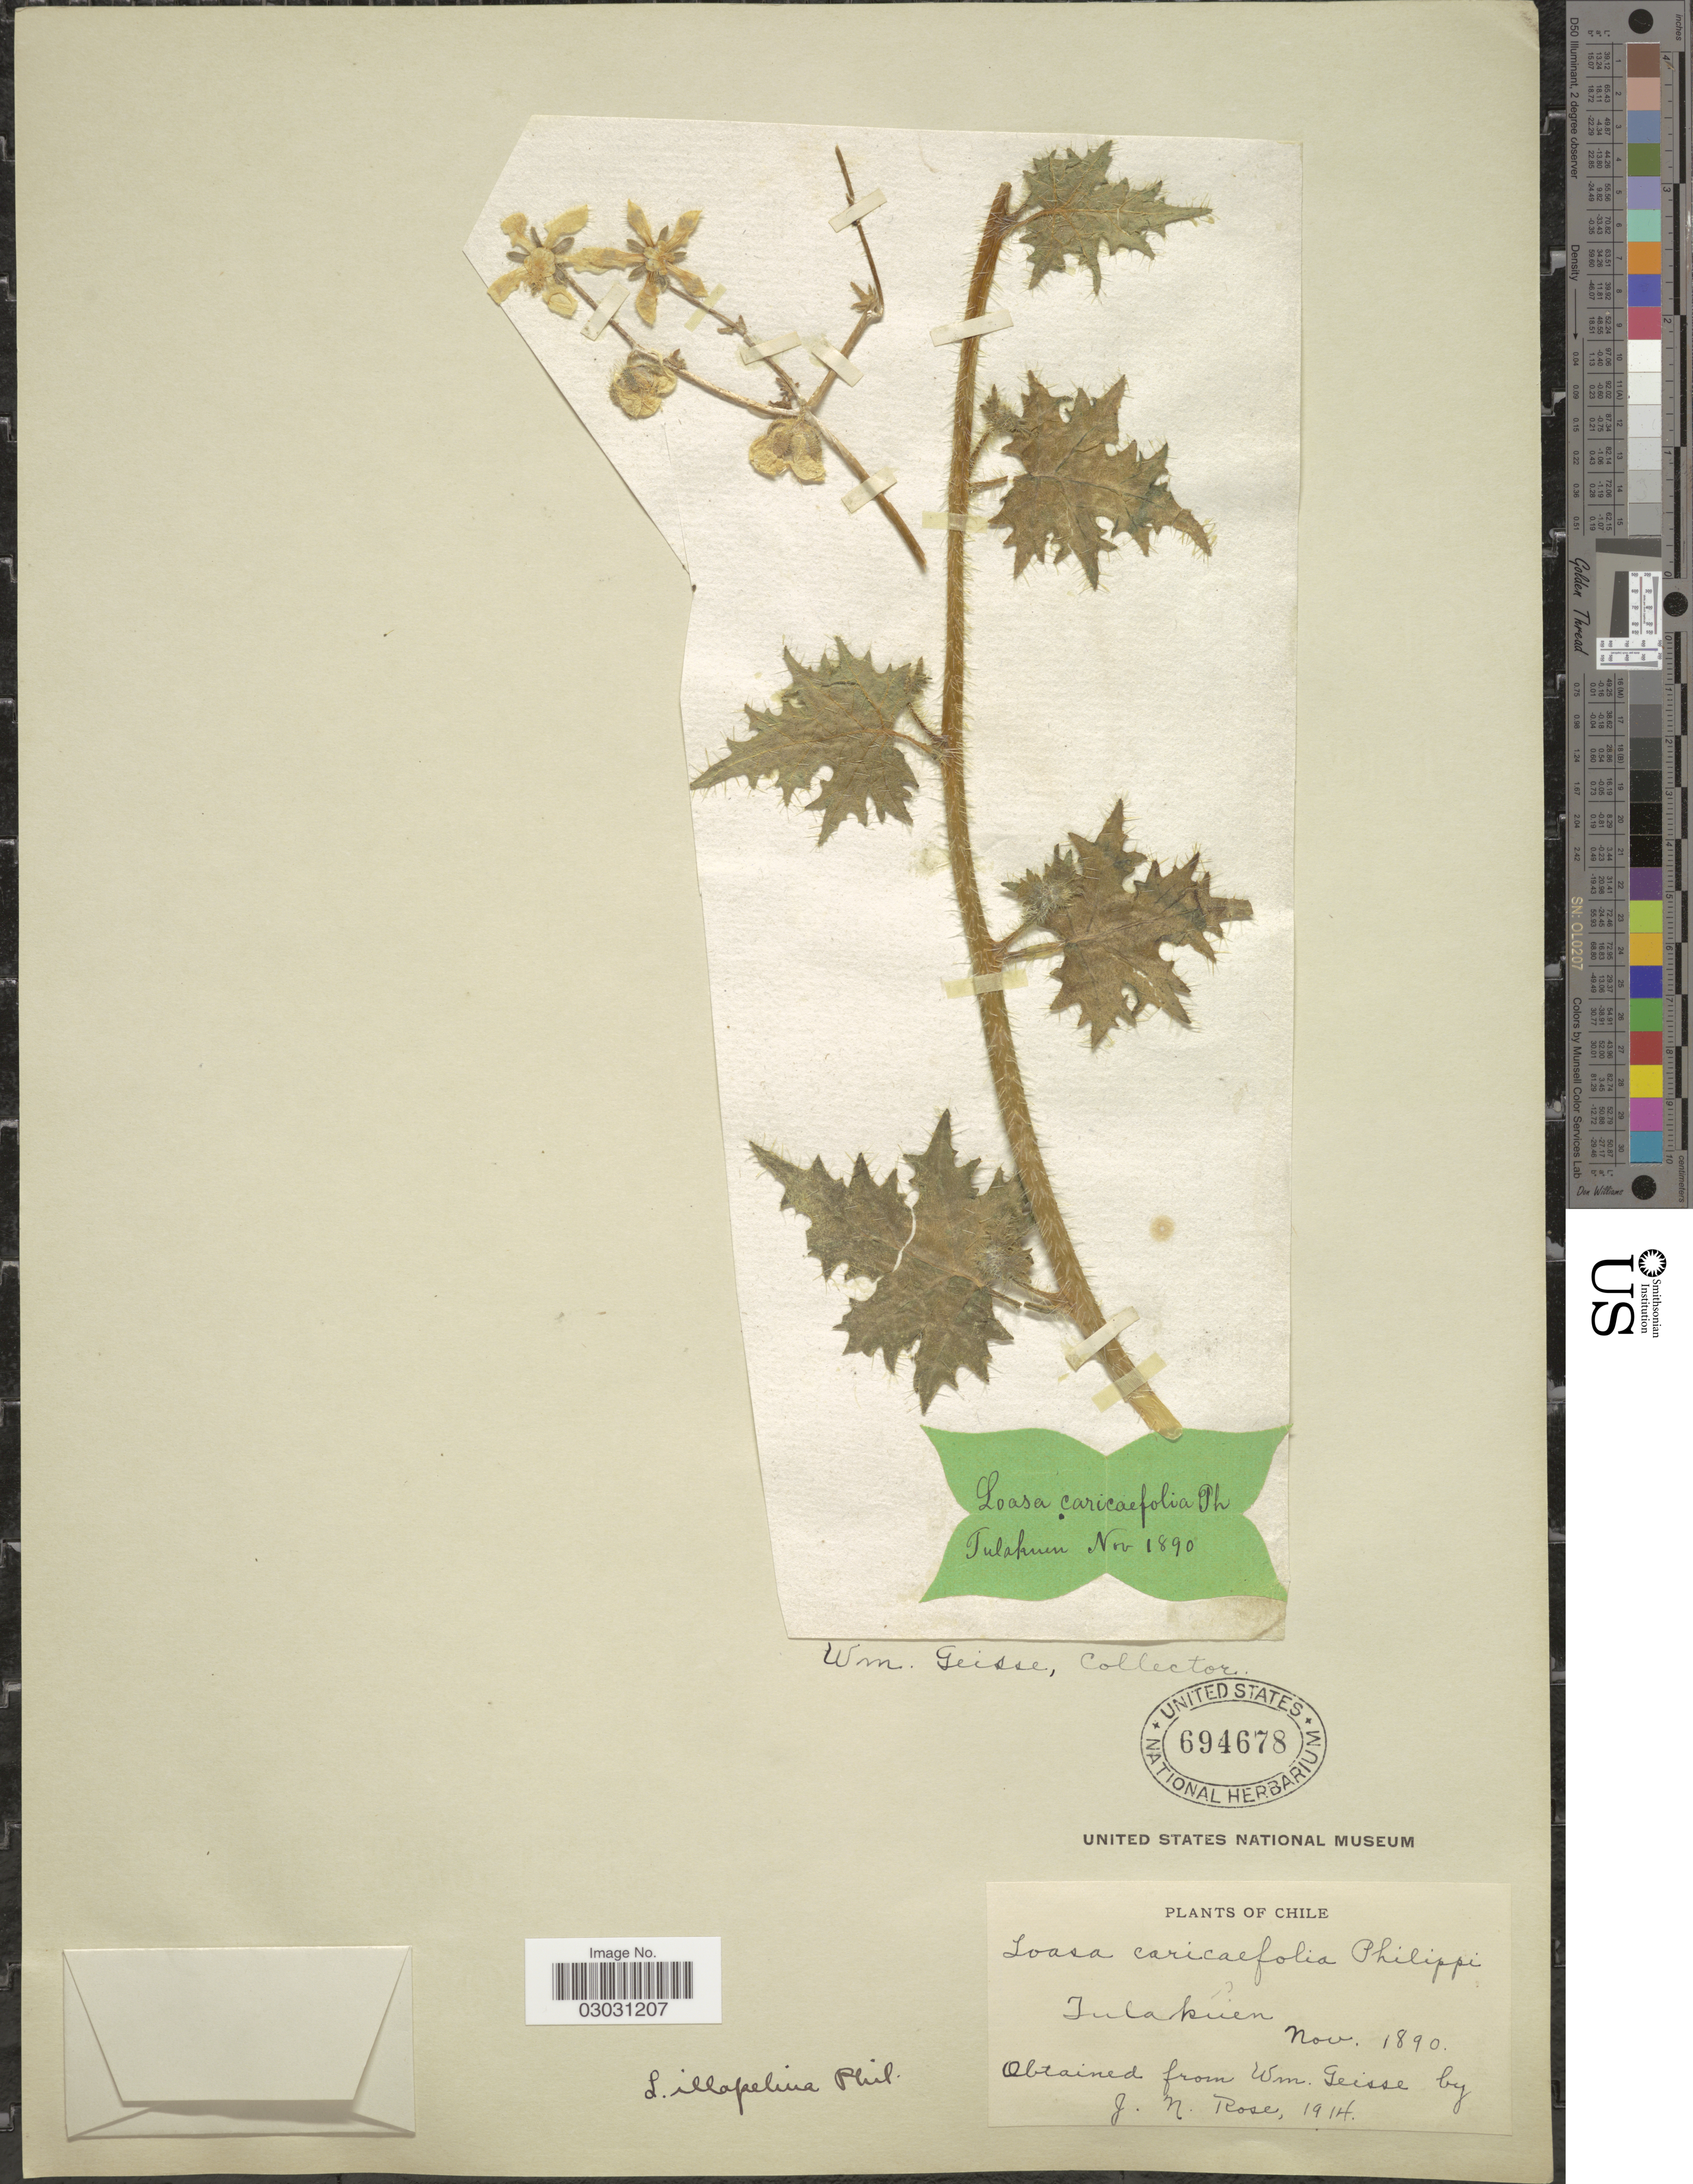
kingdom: Plantae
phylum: Tracheophyta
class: Magnoliopsida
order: Cornales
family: Loasaceae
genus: Loasa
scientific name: Loasa illapelina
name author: Phil.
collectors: W. Geusse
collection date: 1890-11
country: Chile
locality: Tulahuén.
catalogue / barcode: US 694678